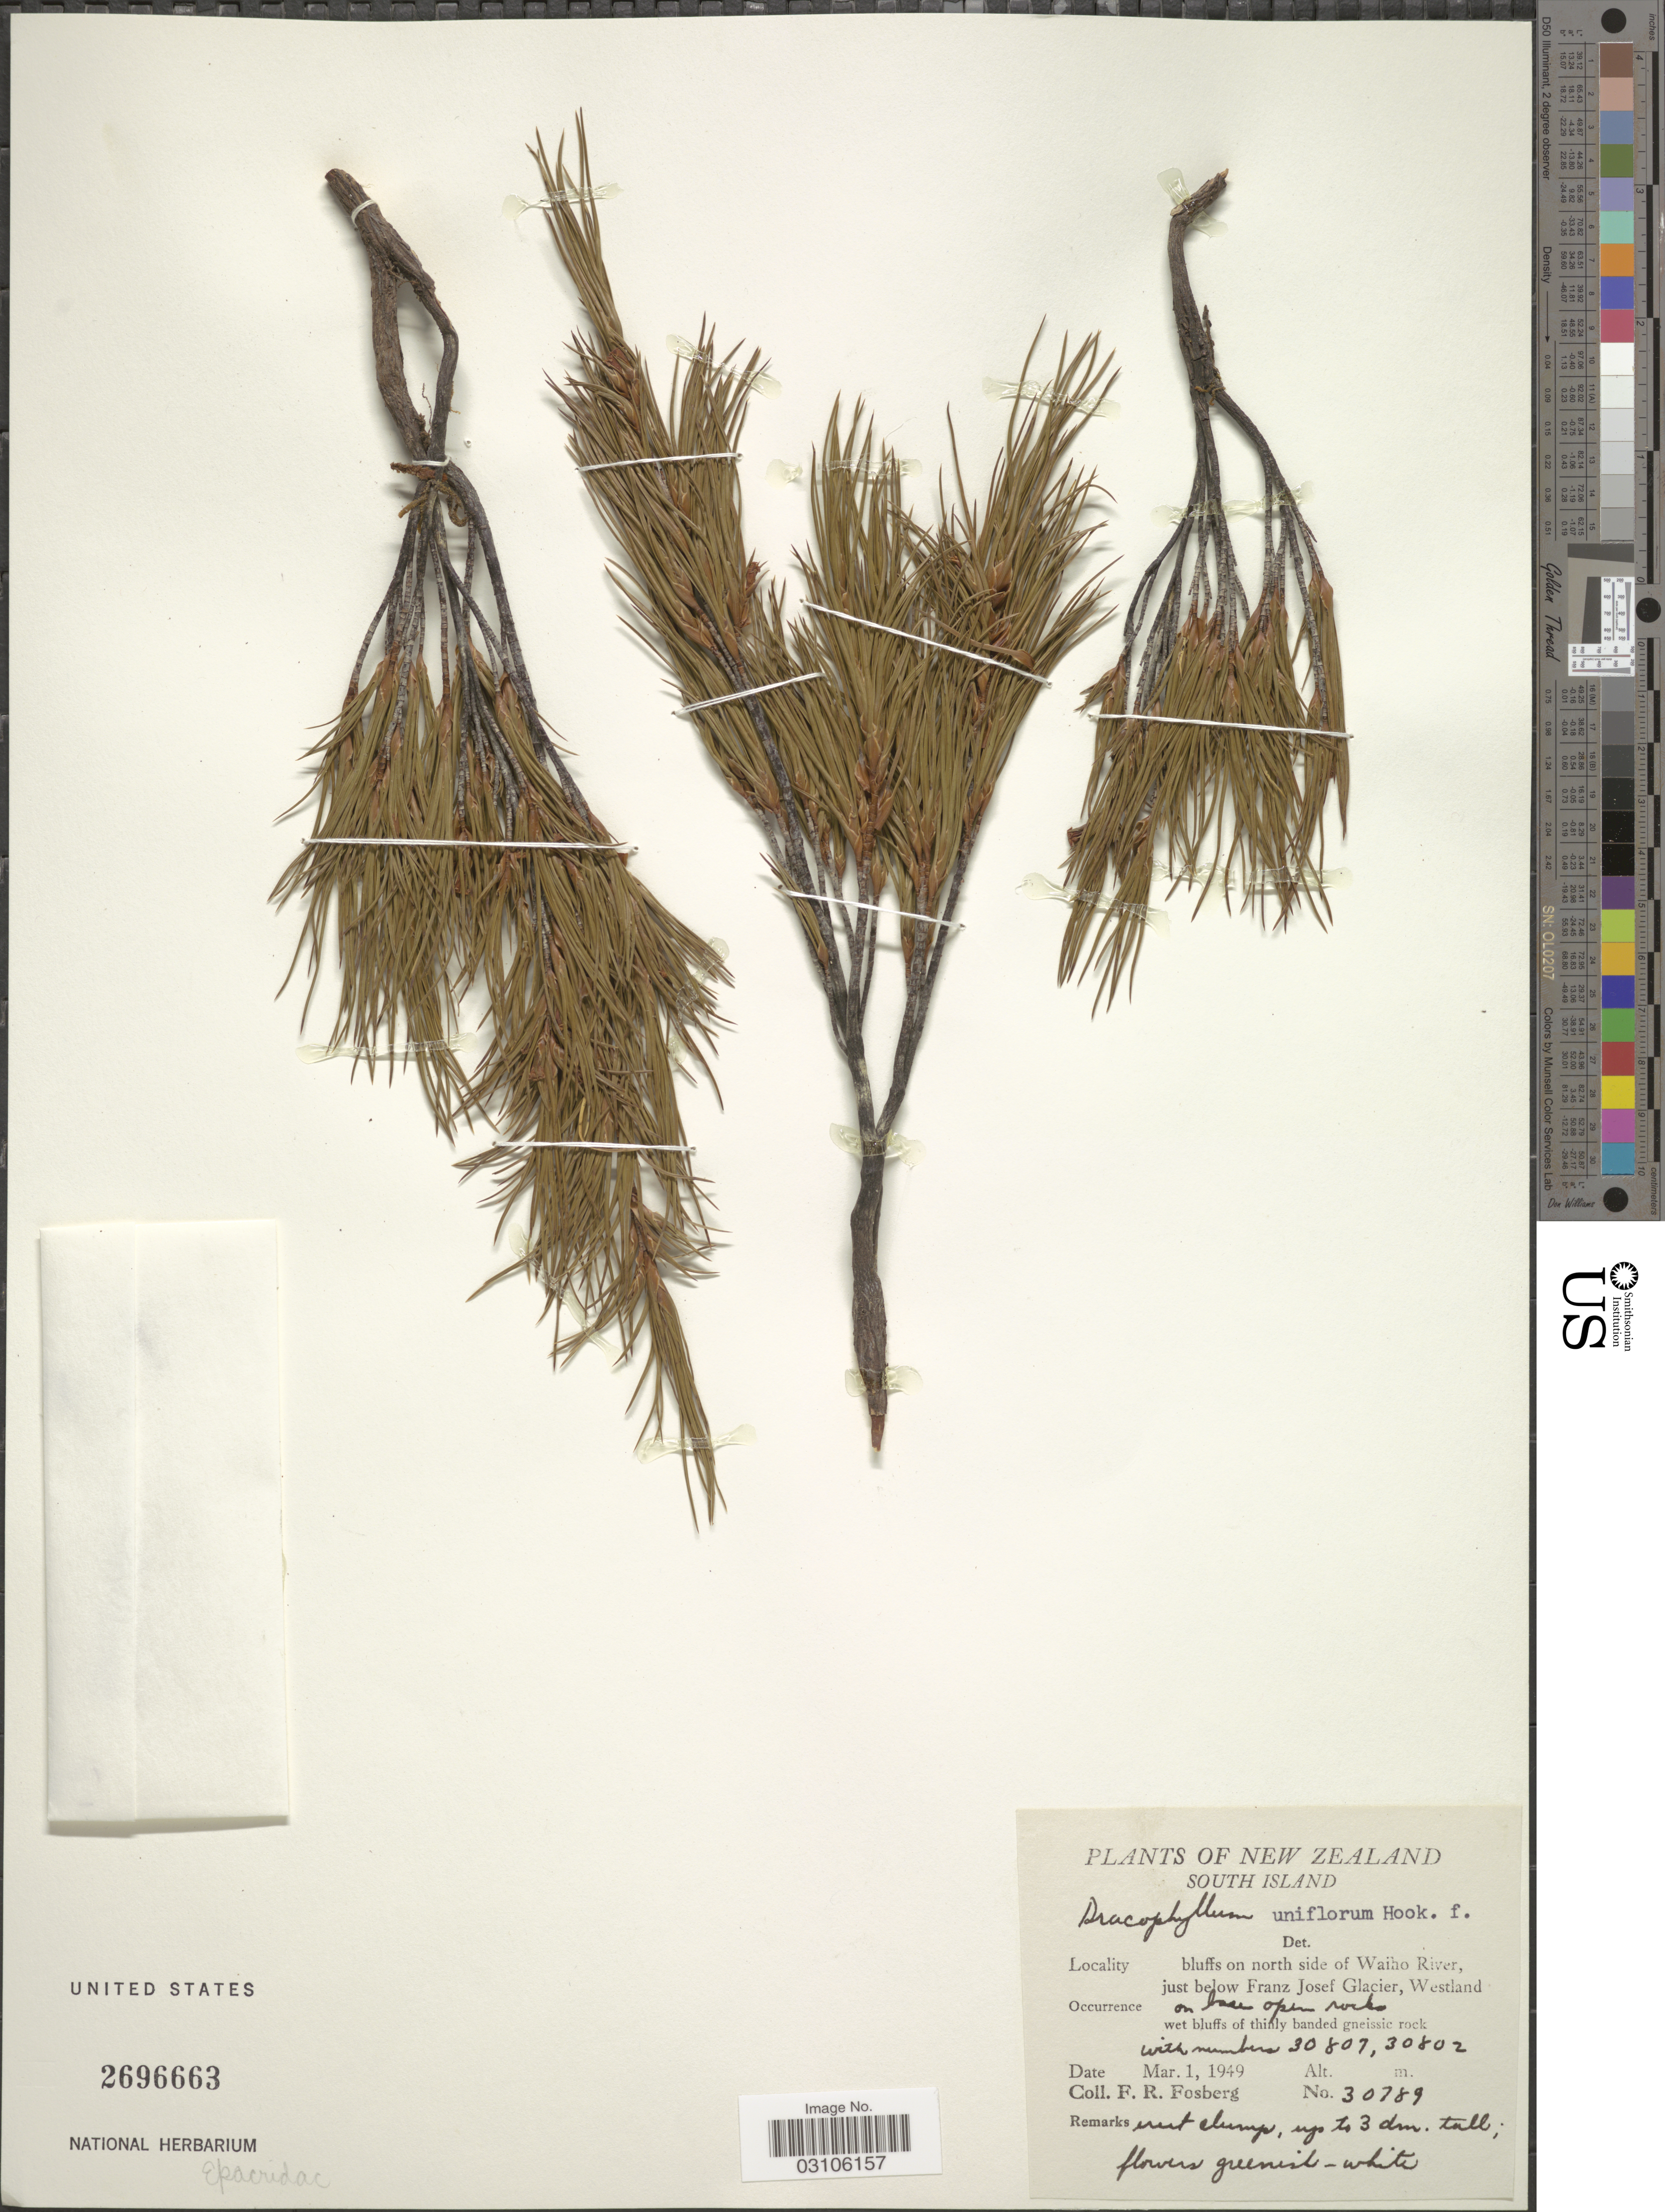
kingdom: Plantae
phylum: Tracheophyta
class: Magnoliopsida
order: Ericales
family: Ericaceae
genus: Dracophyllum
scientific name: Dracophyllum uniflorum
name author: Hook. f.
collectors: F. R. Fosberg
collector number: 30789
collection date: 1949-03-01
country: New Zealand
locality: South Island. Bluffs on north side of Waiho River, just below Franz Josef Glacier, Westland.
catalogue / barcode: US 2696663